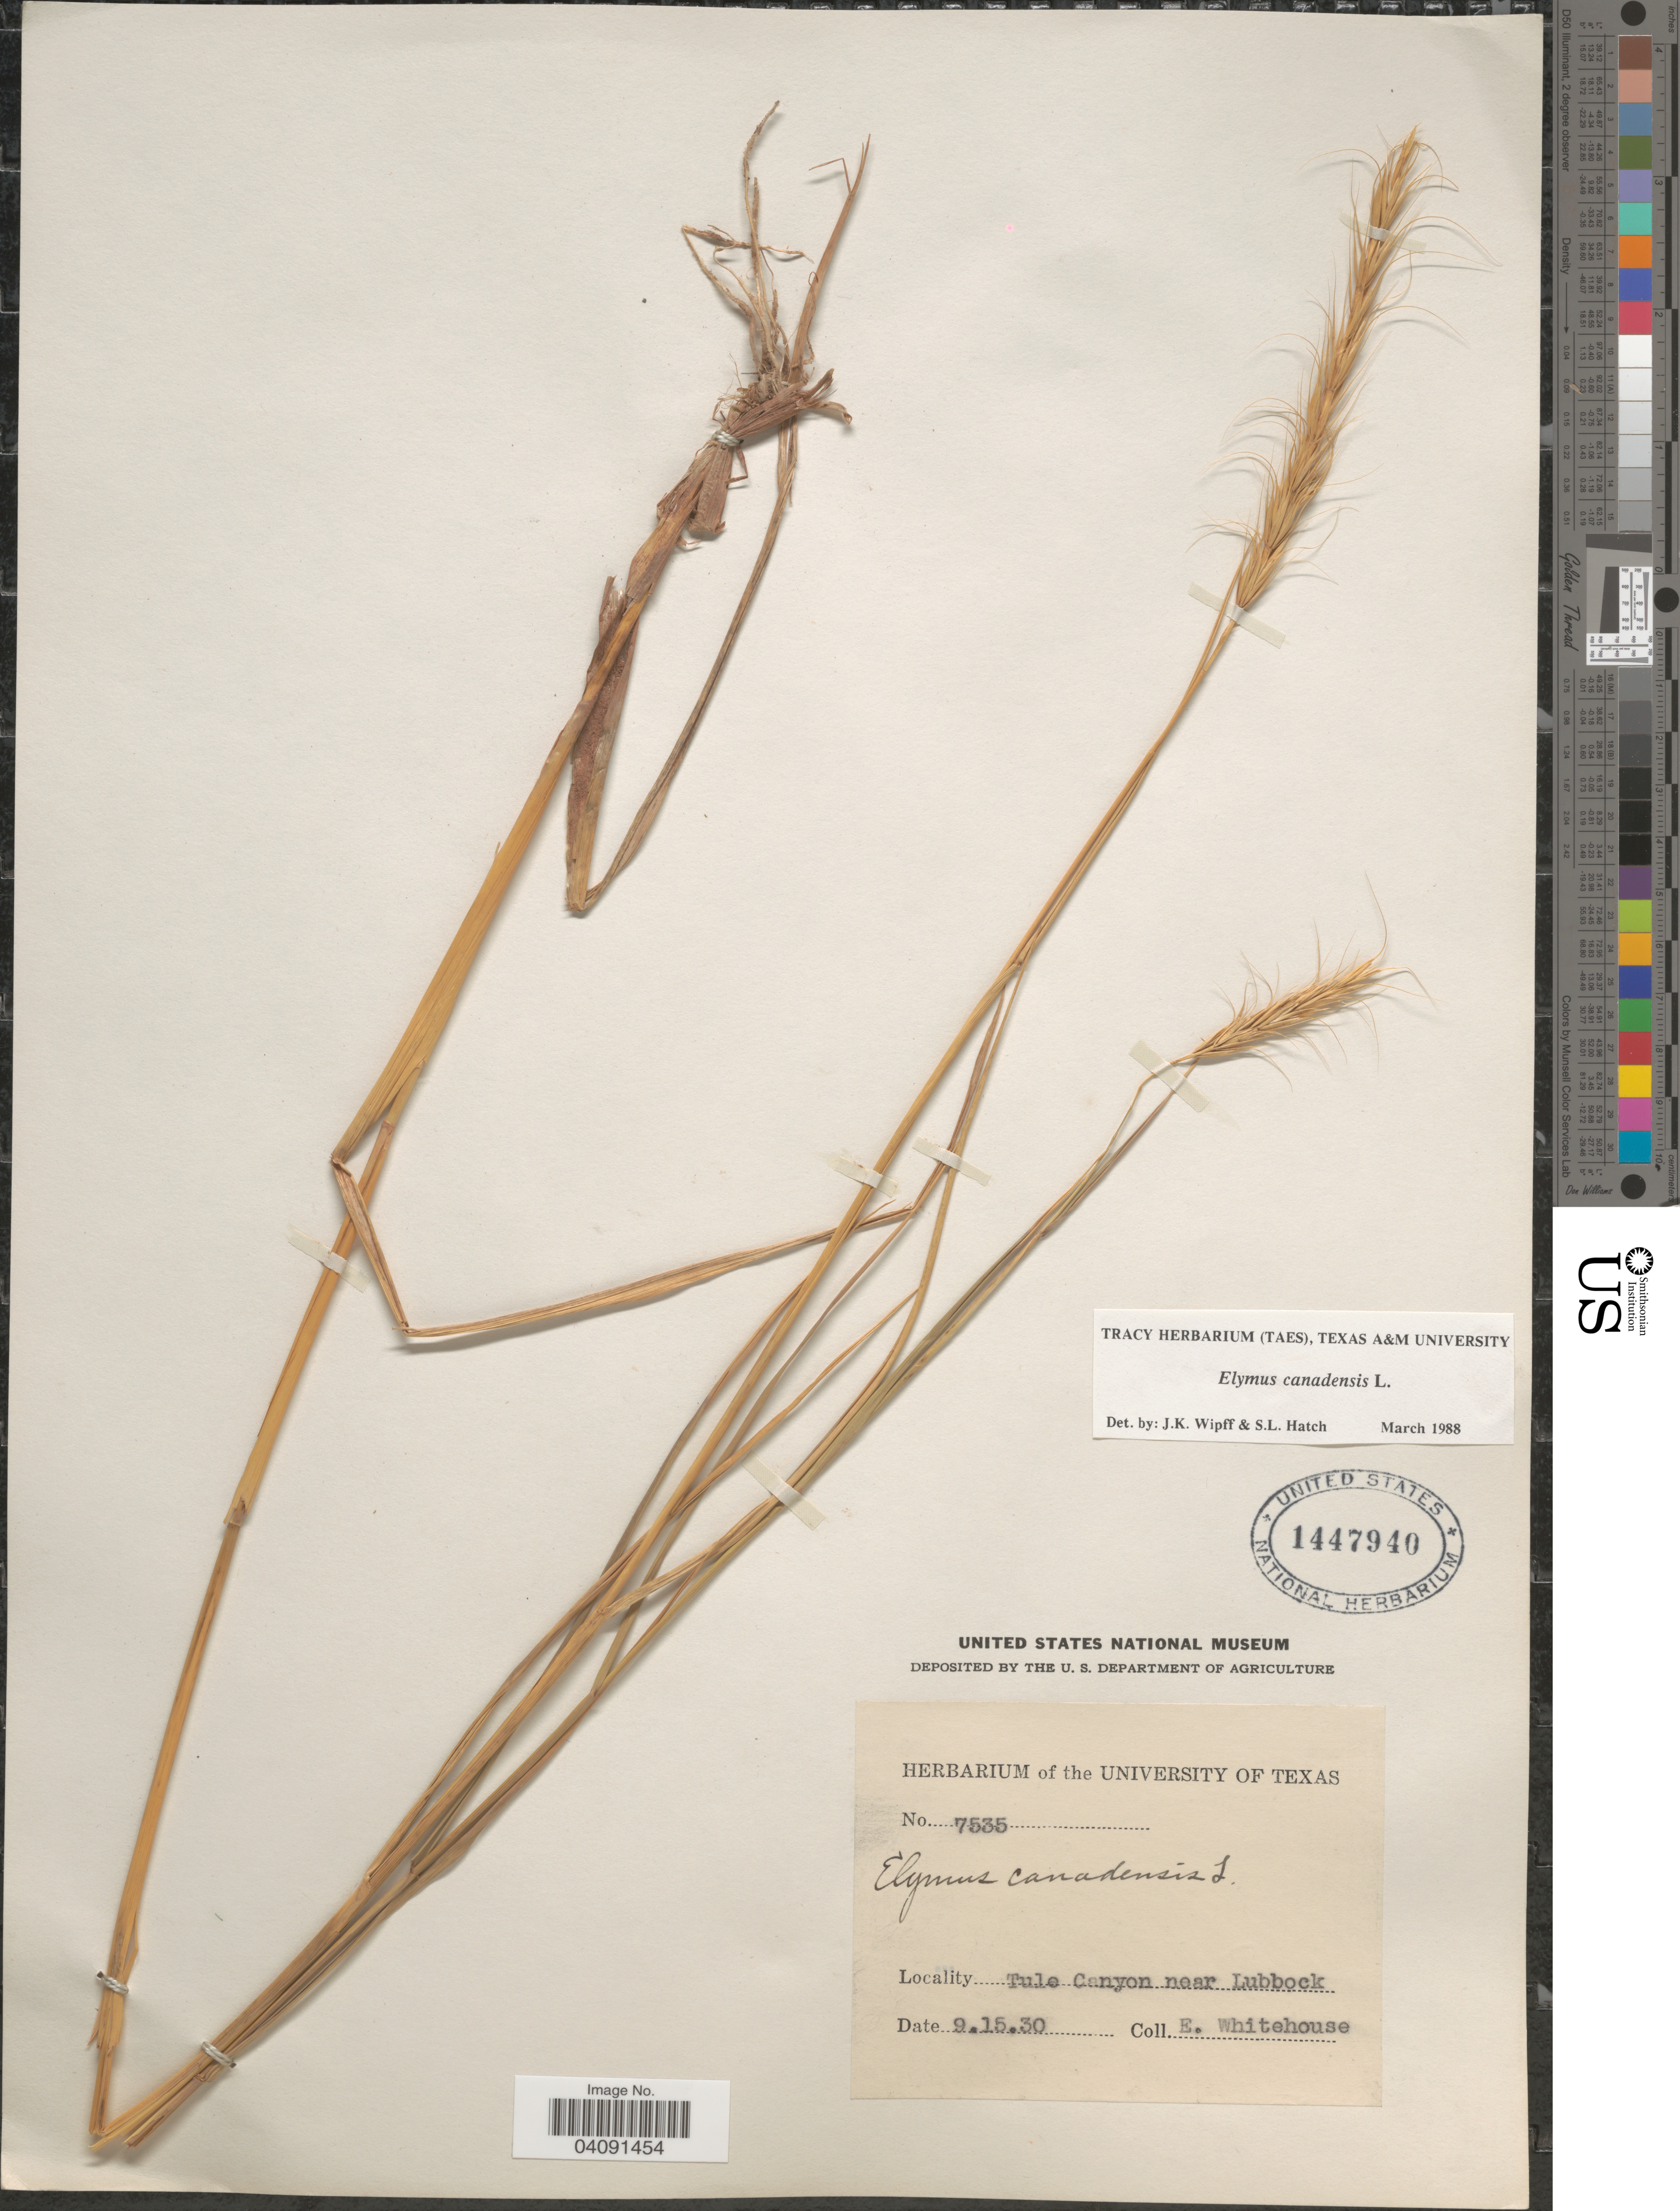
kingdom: Plantae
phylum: Tracheophyta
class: Liliopsida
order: Poales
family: Poaceae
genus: Elymus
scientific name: Elymus canadensis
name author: L.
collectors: E. Whitehouse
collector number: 7535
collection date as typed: Transcribed d/m/y: 15/9/30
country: United States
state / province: Texas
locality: Tule Canyon near Lubbock.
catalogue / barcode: US 1447940